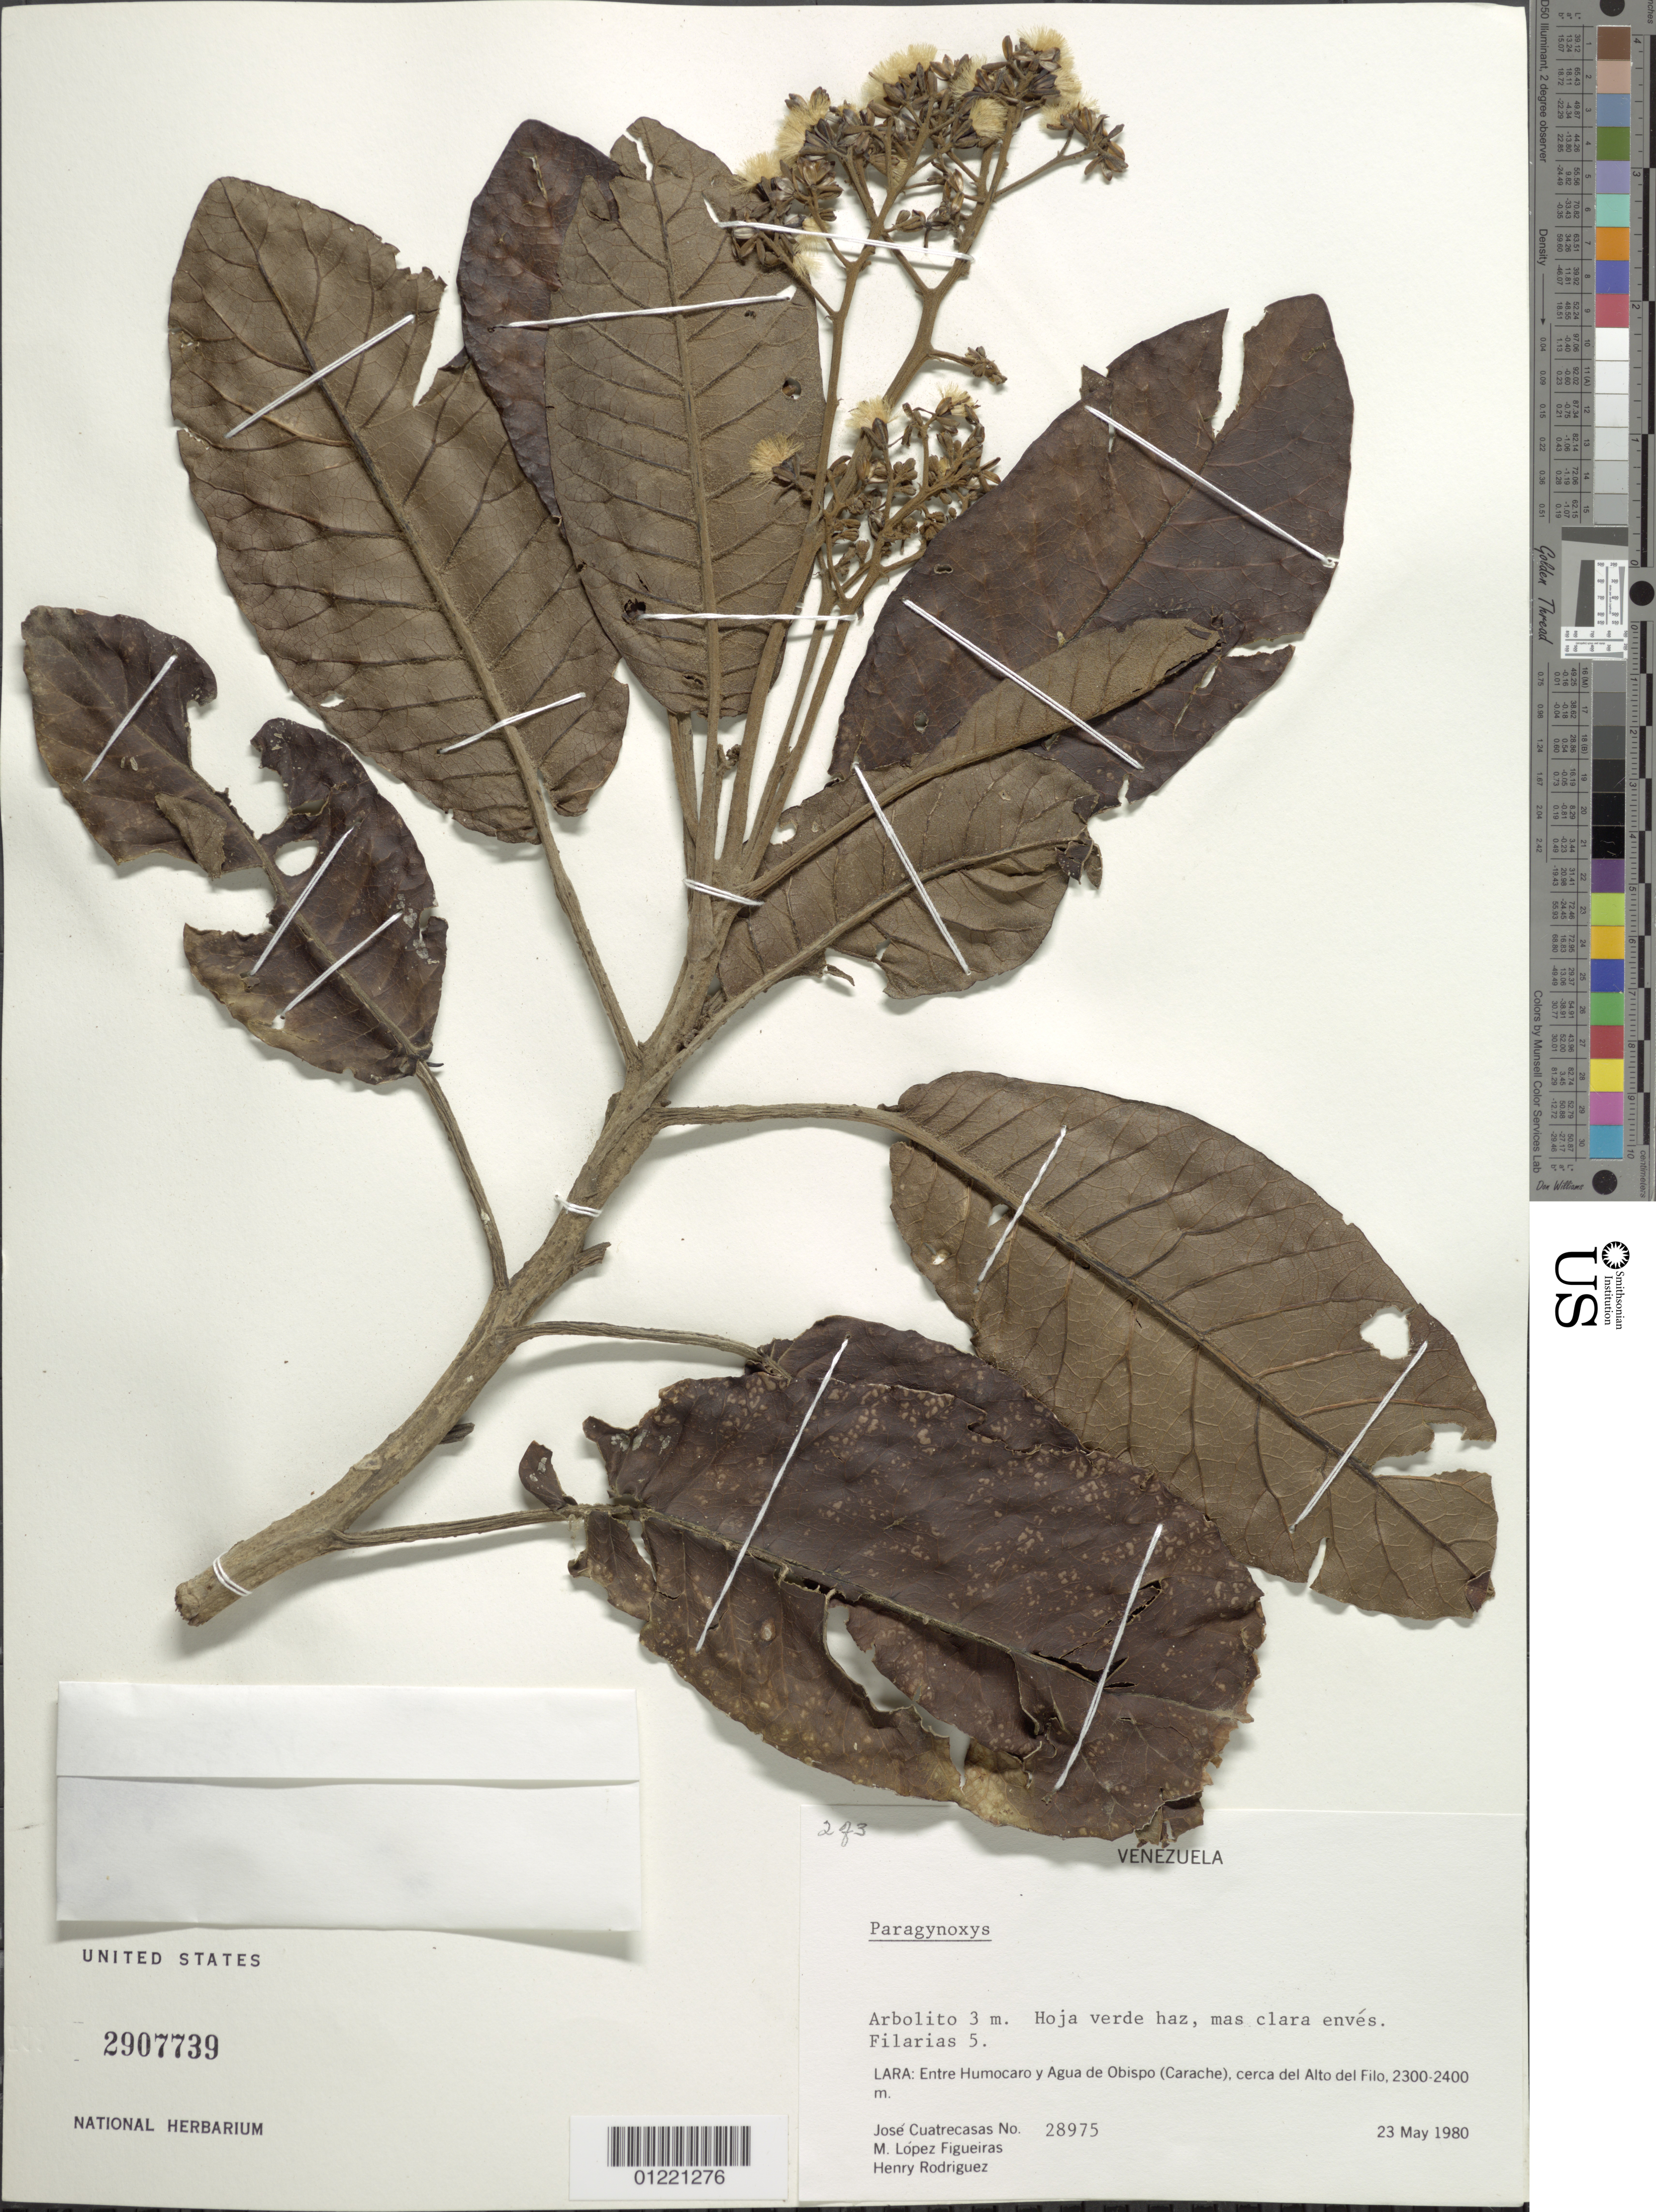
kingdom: Plantae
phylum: Tracheophyta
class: Magnoliopsida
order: Asterales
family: Asteraceae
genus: Paragynoxys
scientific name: Paragynoxys venezuelae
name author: (V.M. Badillo) Cuatrec.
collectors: J. Cuatrecasas, M. López Figueiras & H. Rodriguez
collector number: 28975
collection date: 1980-05-23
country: Venezuela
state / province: Lara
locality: Entre Humocaro y Agua de Obispo (Carache), cerca del Alto del Filo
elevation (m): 2300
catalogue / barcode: US 2907739